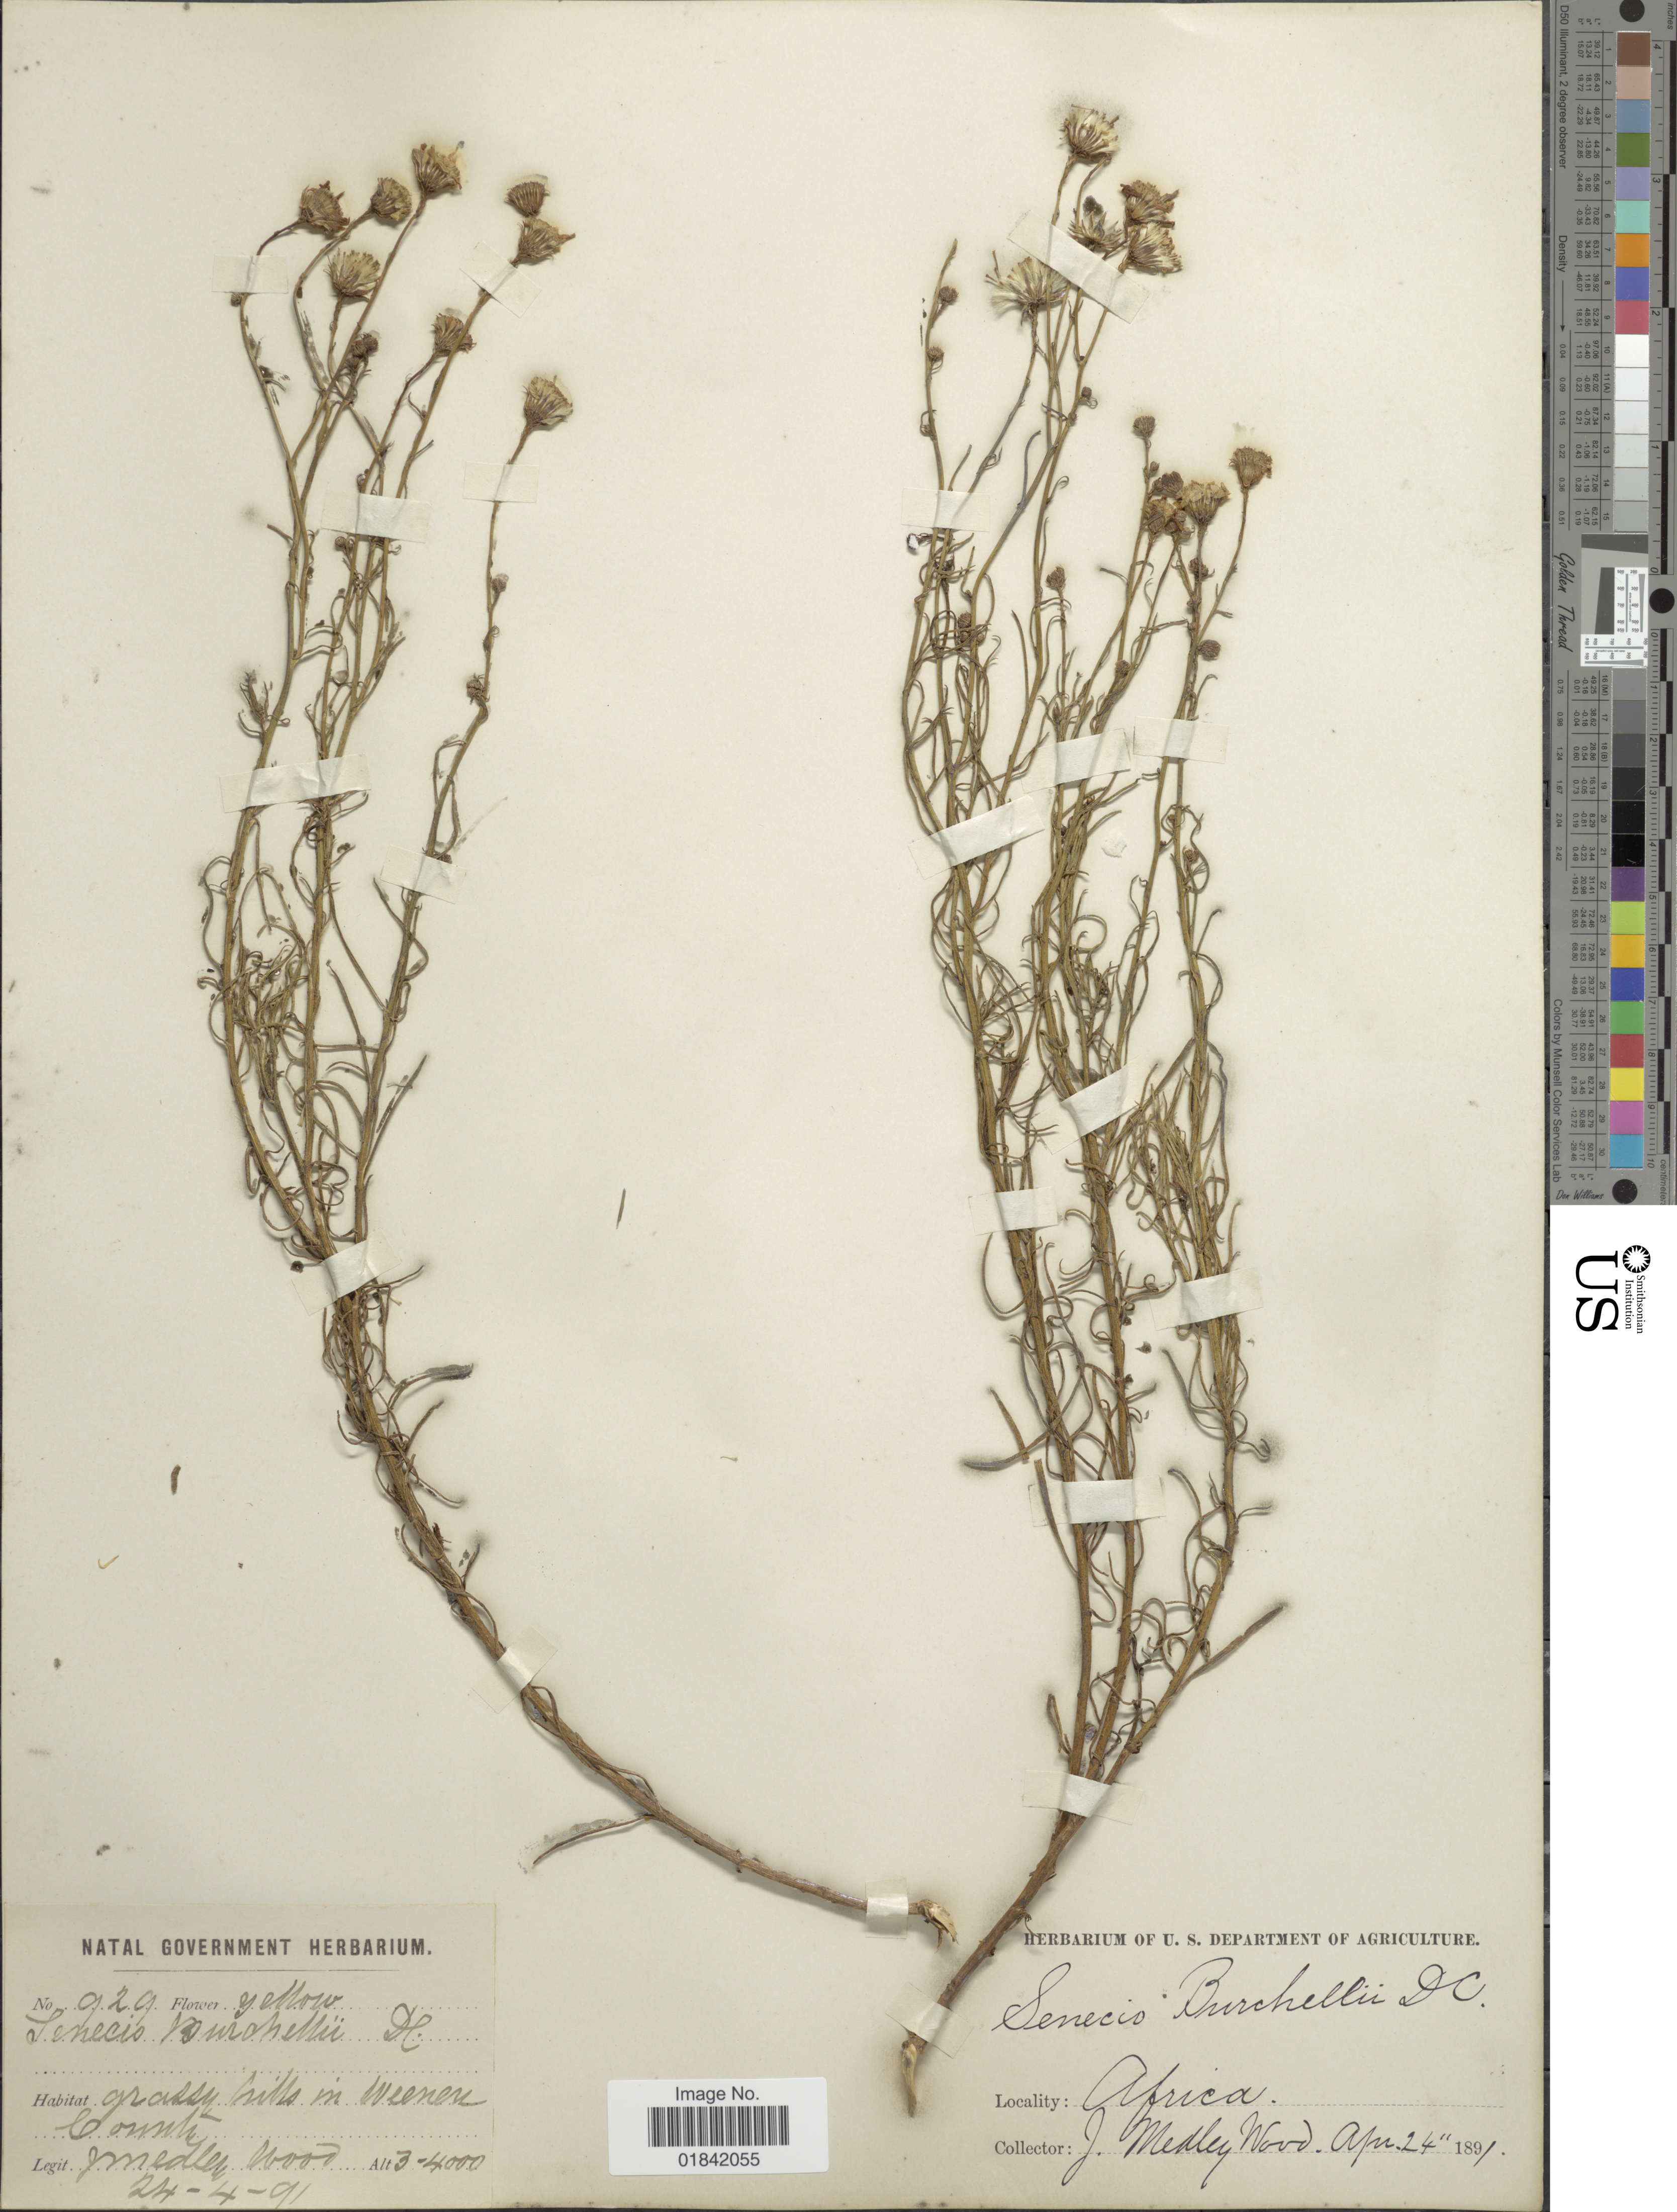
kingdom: Plantae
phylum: Tracheophyta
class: Magnoliopsida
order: Asterales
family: Asteraceae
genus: Senecio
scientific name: Senecio burchellii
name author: DC.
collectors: J. M. Wood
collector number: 929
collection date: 1891-04-24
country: South Africa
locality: Africa, grassy hills om Weenen County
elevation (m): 914